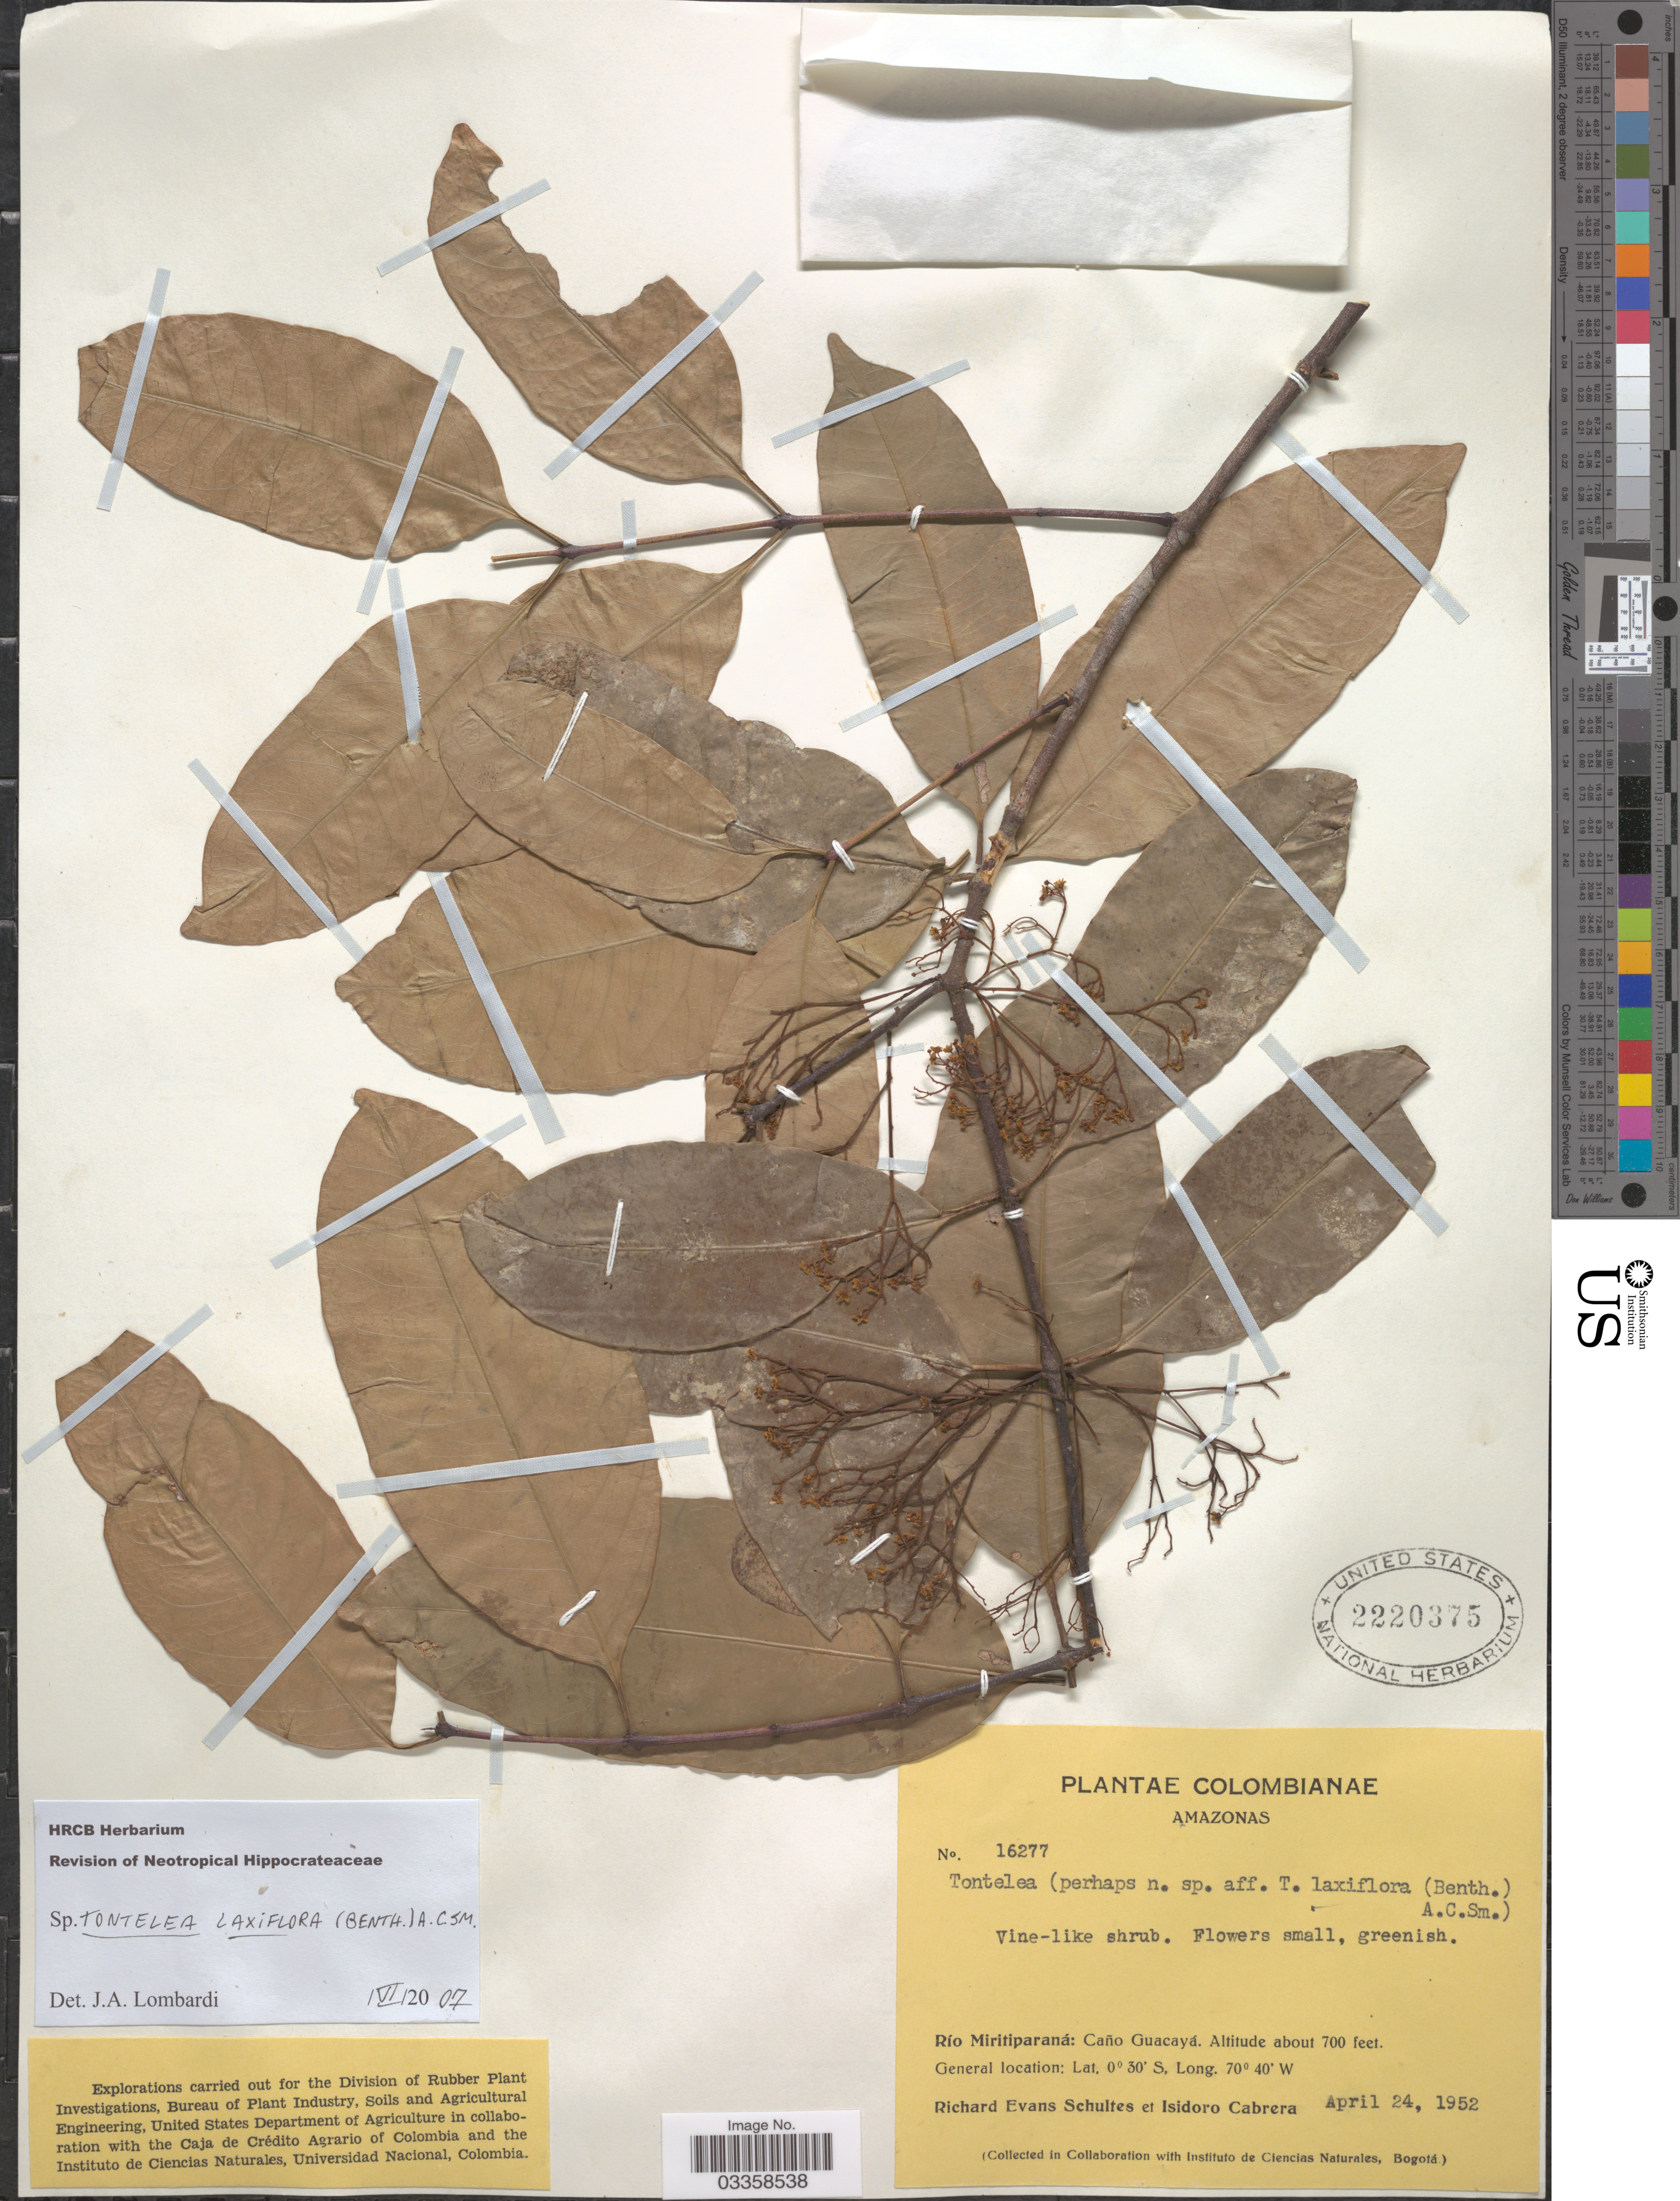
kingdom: Plantae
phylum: Tracheophyta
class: Magnoliopsida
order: Celastrales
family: Celastraceae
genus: Tontelea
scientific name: Tontelea laxiflora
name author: (Benth.) A.C. Sm.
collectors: R. E. Schultes & I. Cabrera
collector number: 16277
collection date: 1952-04-24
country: Colombia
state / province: Amazônas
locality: Río Miritiparaná: Caño Guacayá.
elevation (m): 213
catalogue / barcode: US 2220375